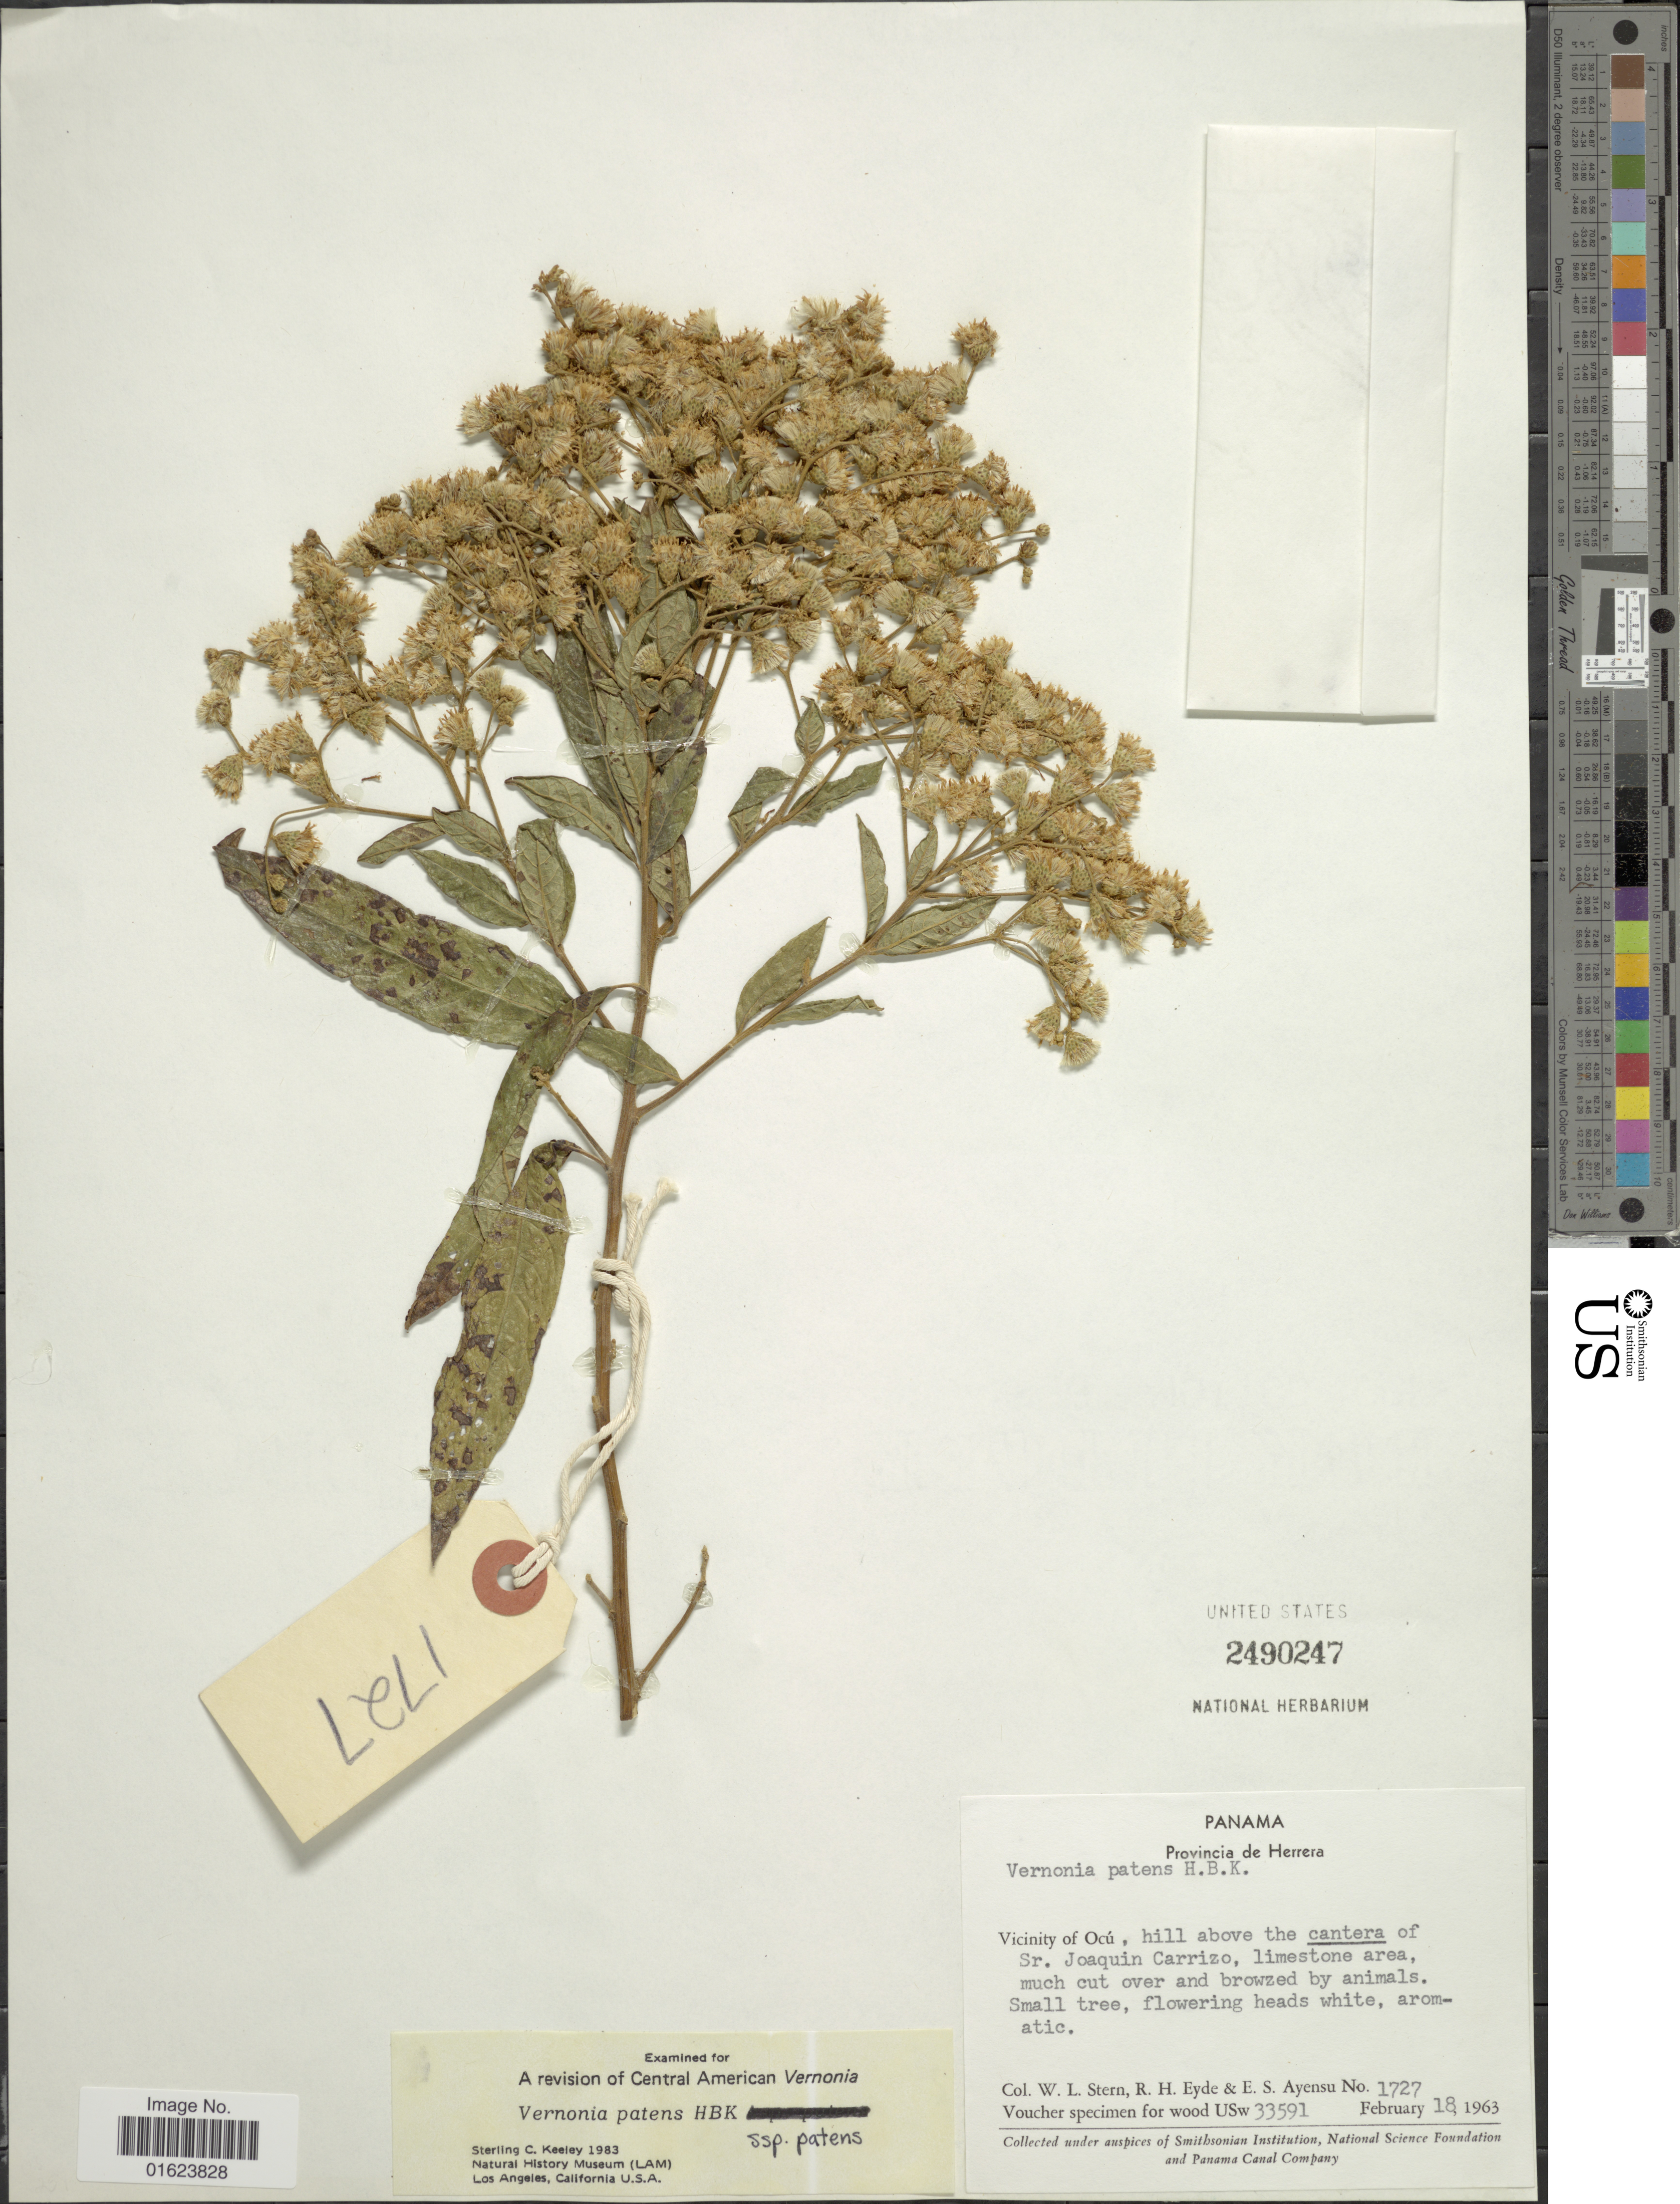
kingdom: Plantae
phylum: Tracheophyta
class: Magnoliopsida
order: Asterales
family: Asteraceae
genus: Vernonanthura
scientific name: Vernonanthura patens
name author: (Kunth) H. Rob.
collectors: W. L. Stern, R. H. Eyde & E. S. Ayensu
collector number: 1727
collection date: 1963-02-18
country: Panama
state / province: Herrera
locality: Provincia de Herrera. Vicinity of Ocu, hill above the cantera of Sr. Joaquin Carrizo. limestone area.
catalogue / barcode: US 2490247